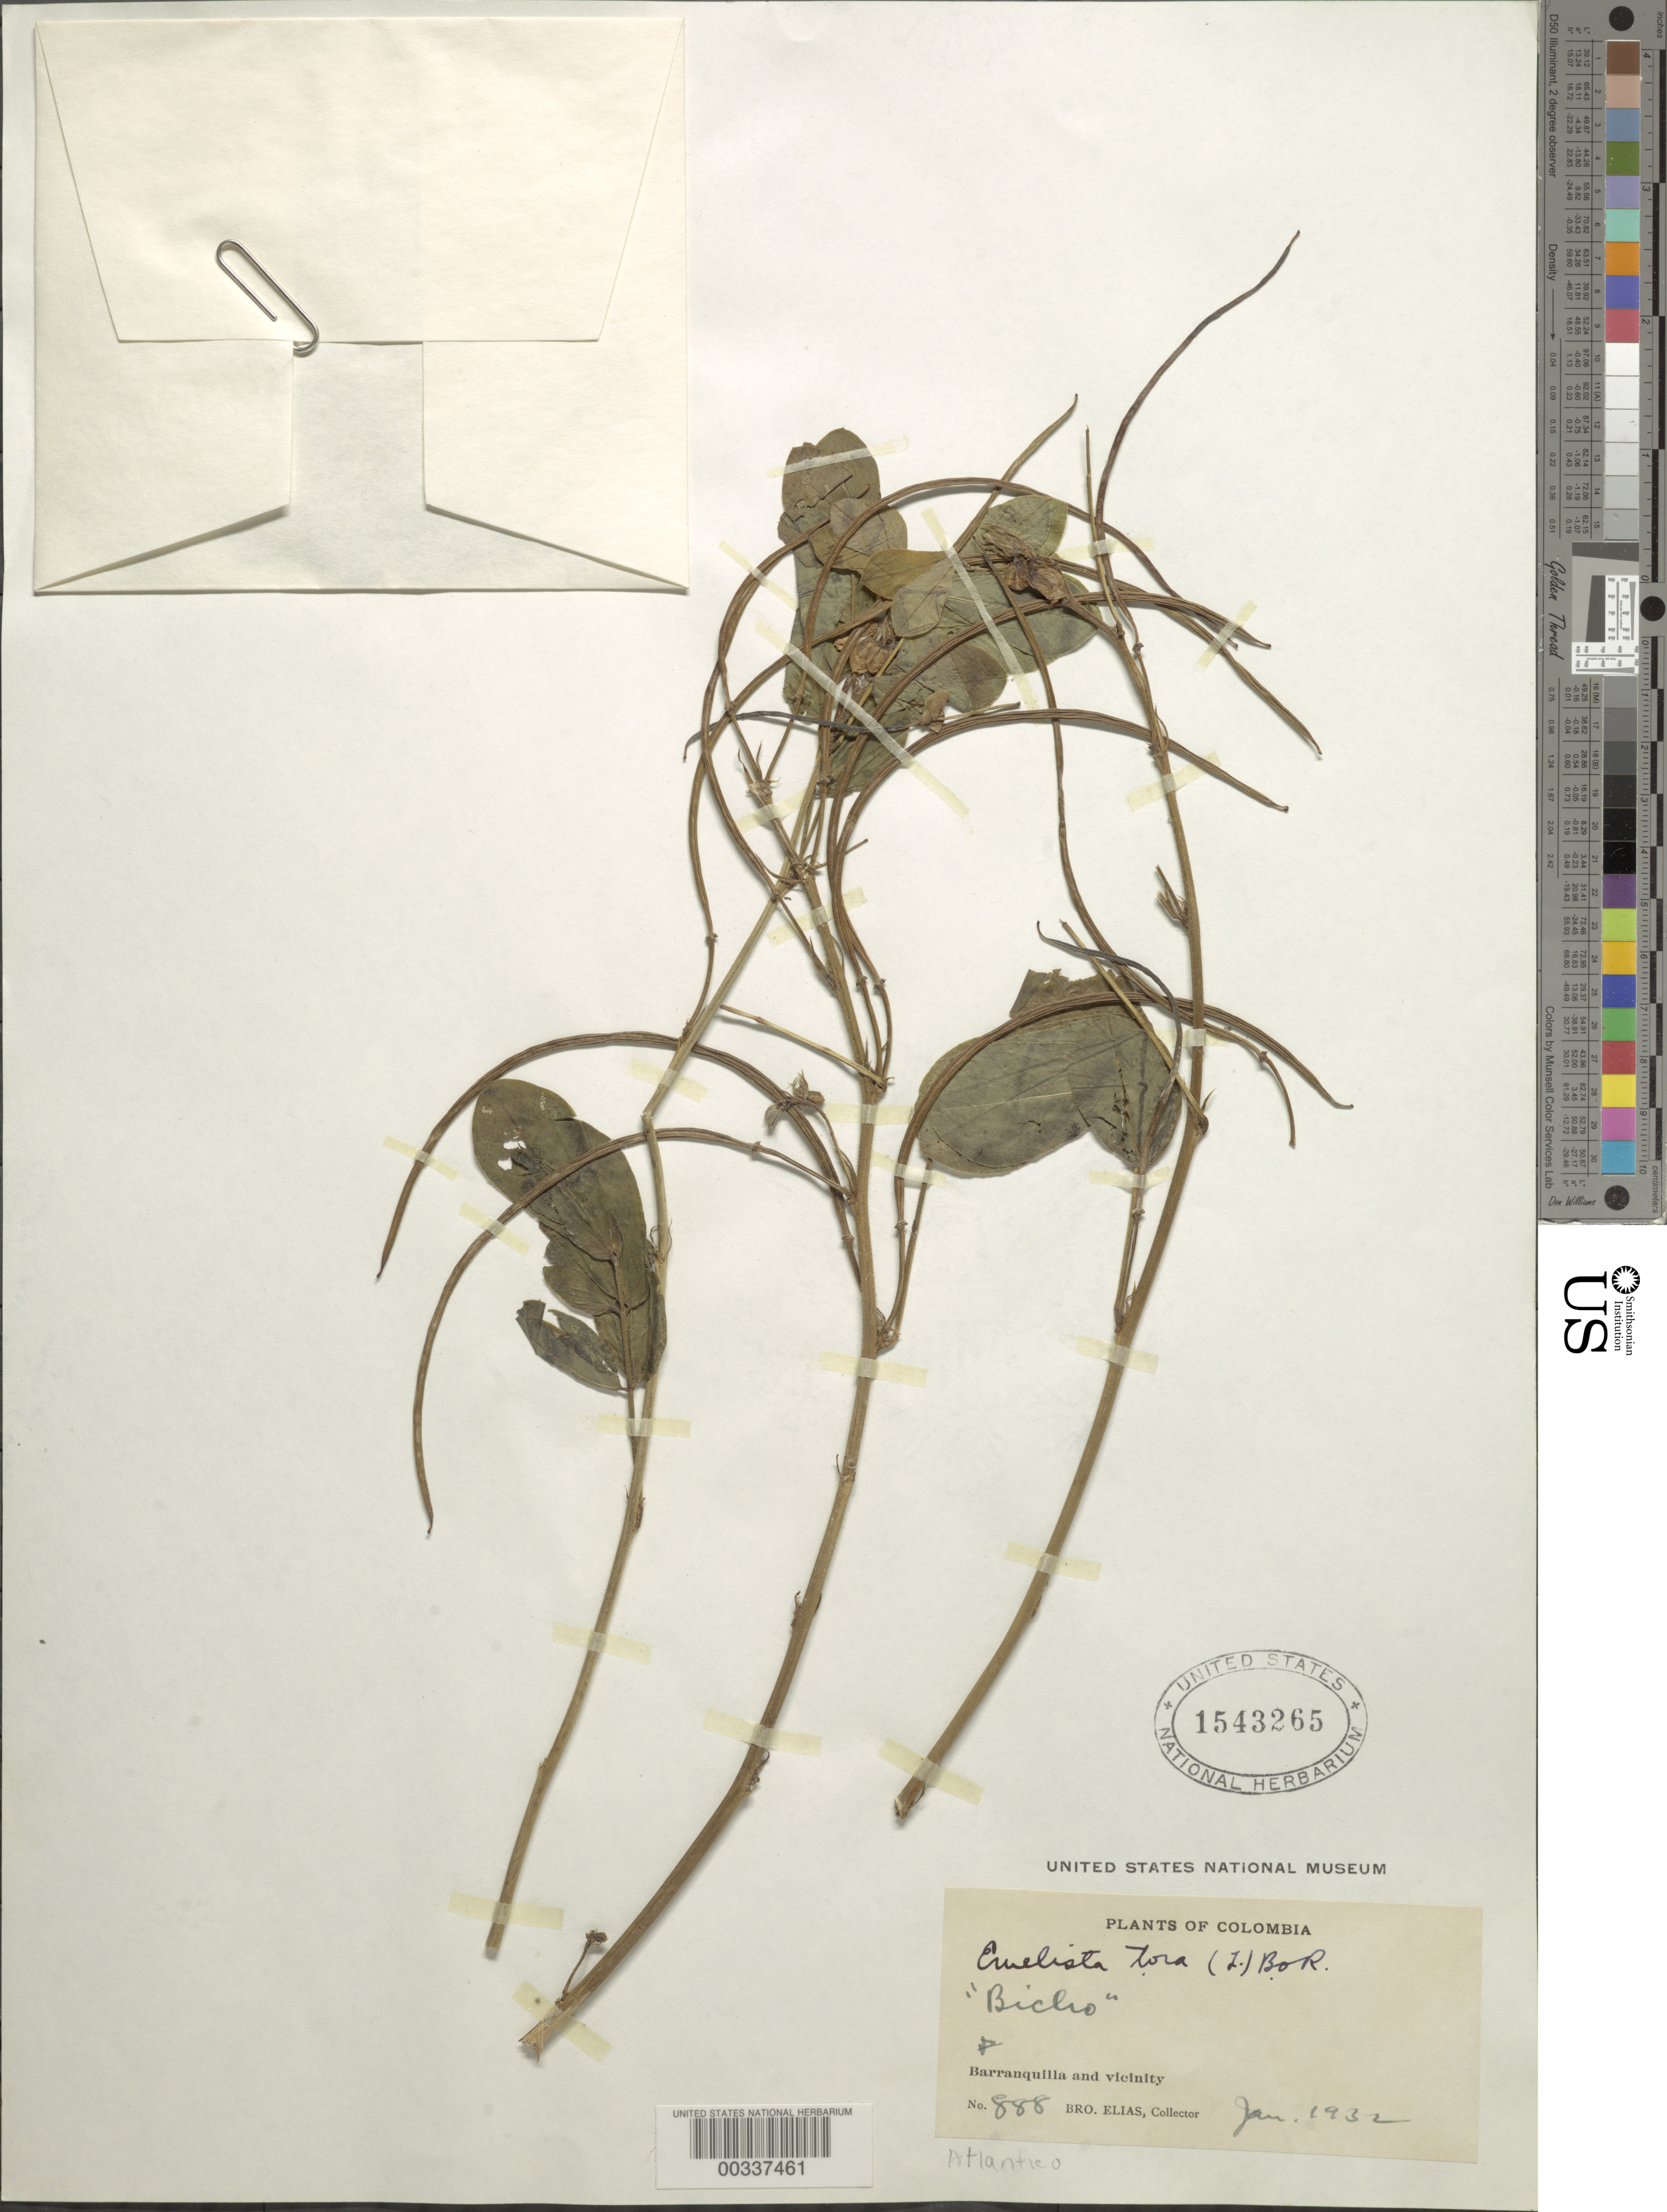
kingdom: Plantae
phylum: Tracheophyta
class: Magnoliopsida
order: Fabales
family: Fabaceae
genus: Senna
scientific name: Senna obtusifolia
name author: (L.) H.S. Irwin & Barneby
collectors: Bro. Elias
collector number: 888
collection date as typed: Jan 1932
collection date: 1932-01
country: Colombia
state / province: Atlántico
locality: Barranquilla and vicinity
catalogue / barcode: US 1543265